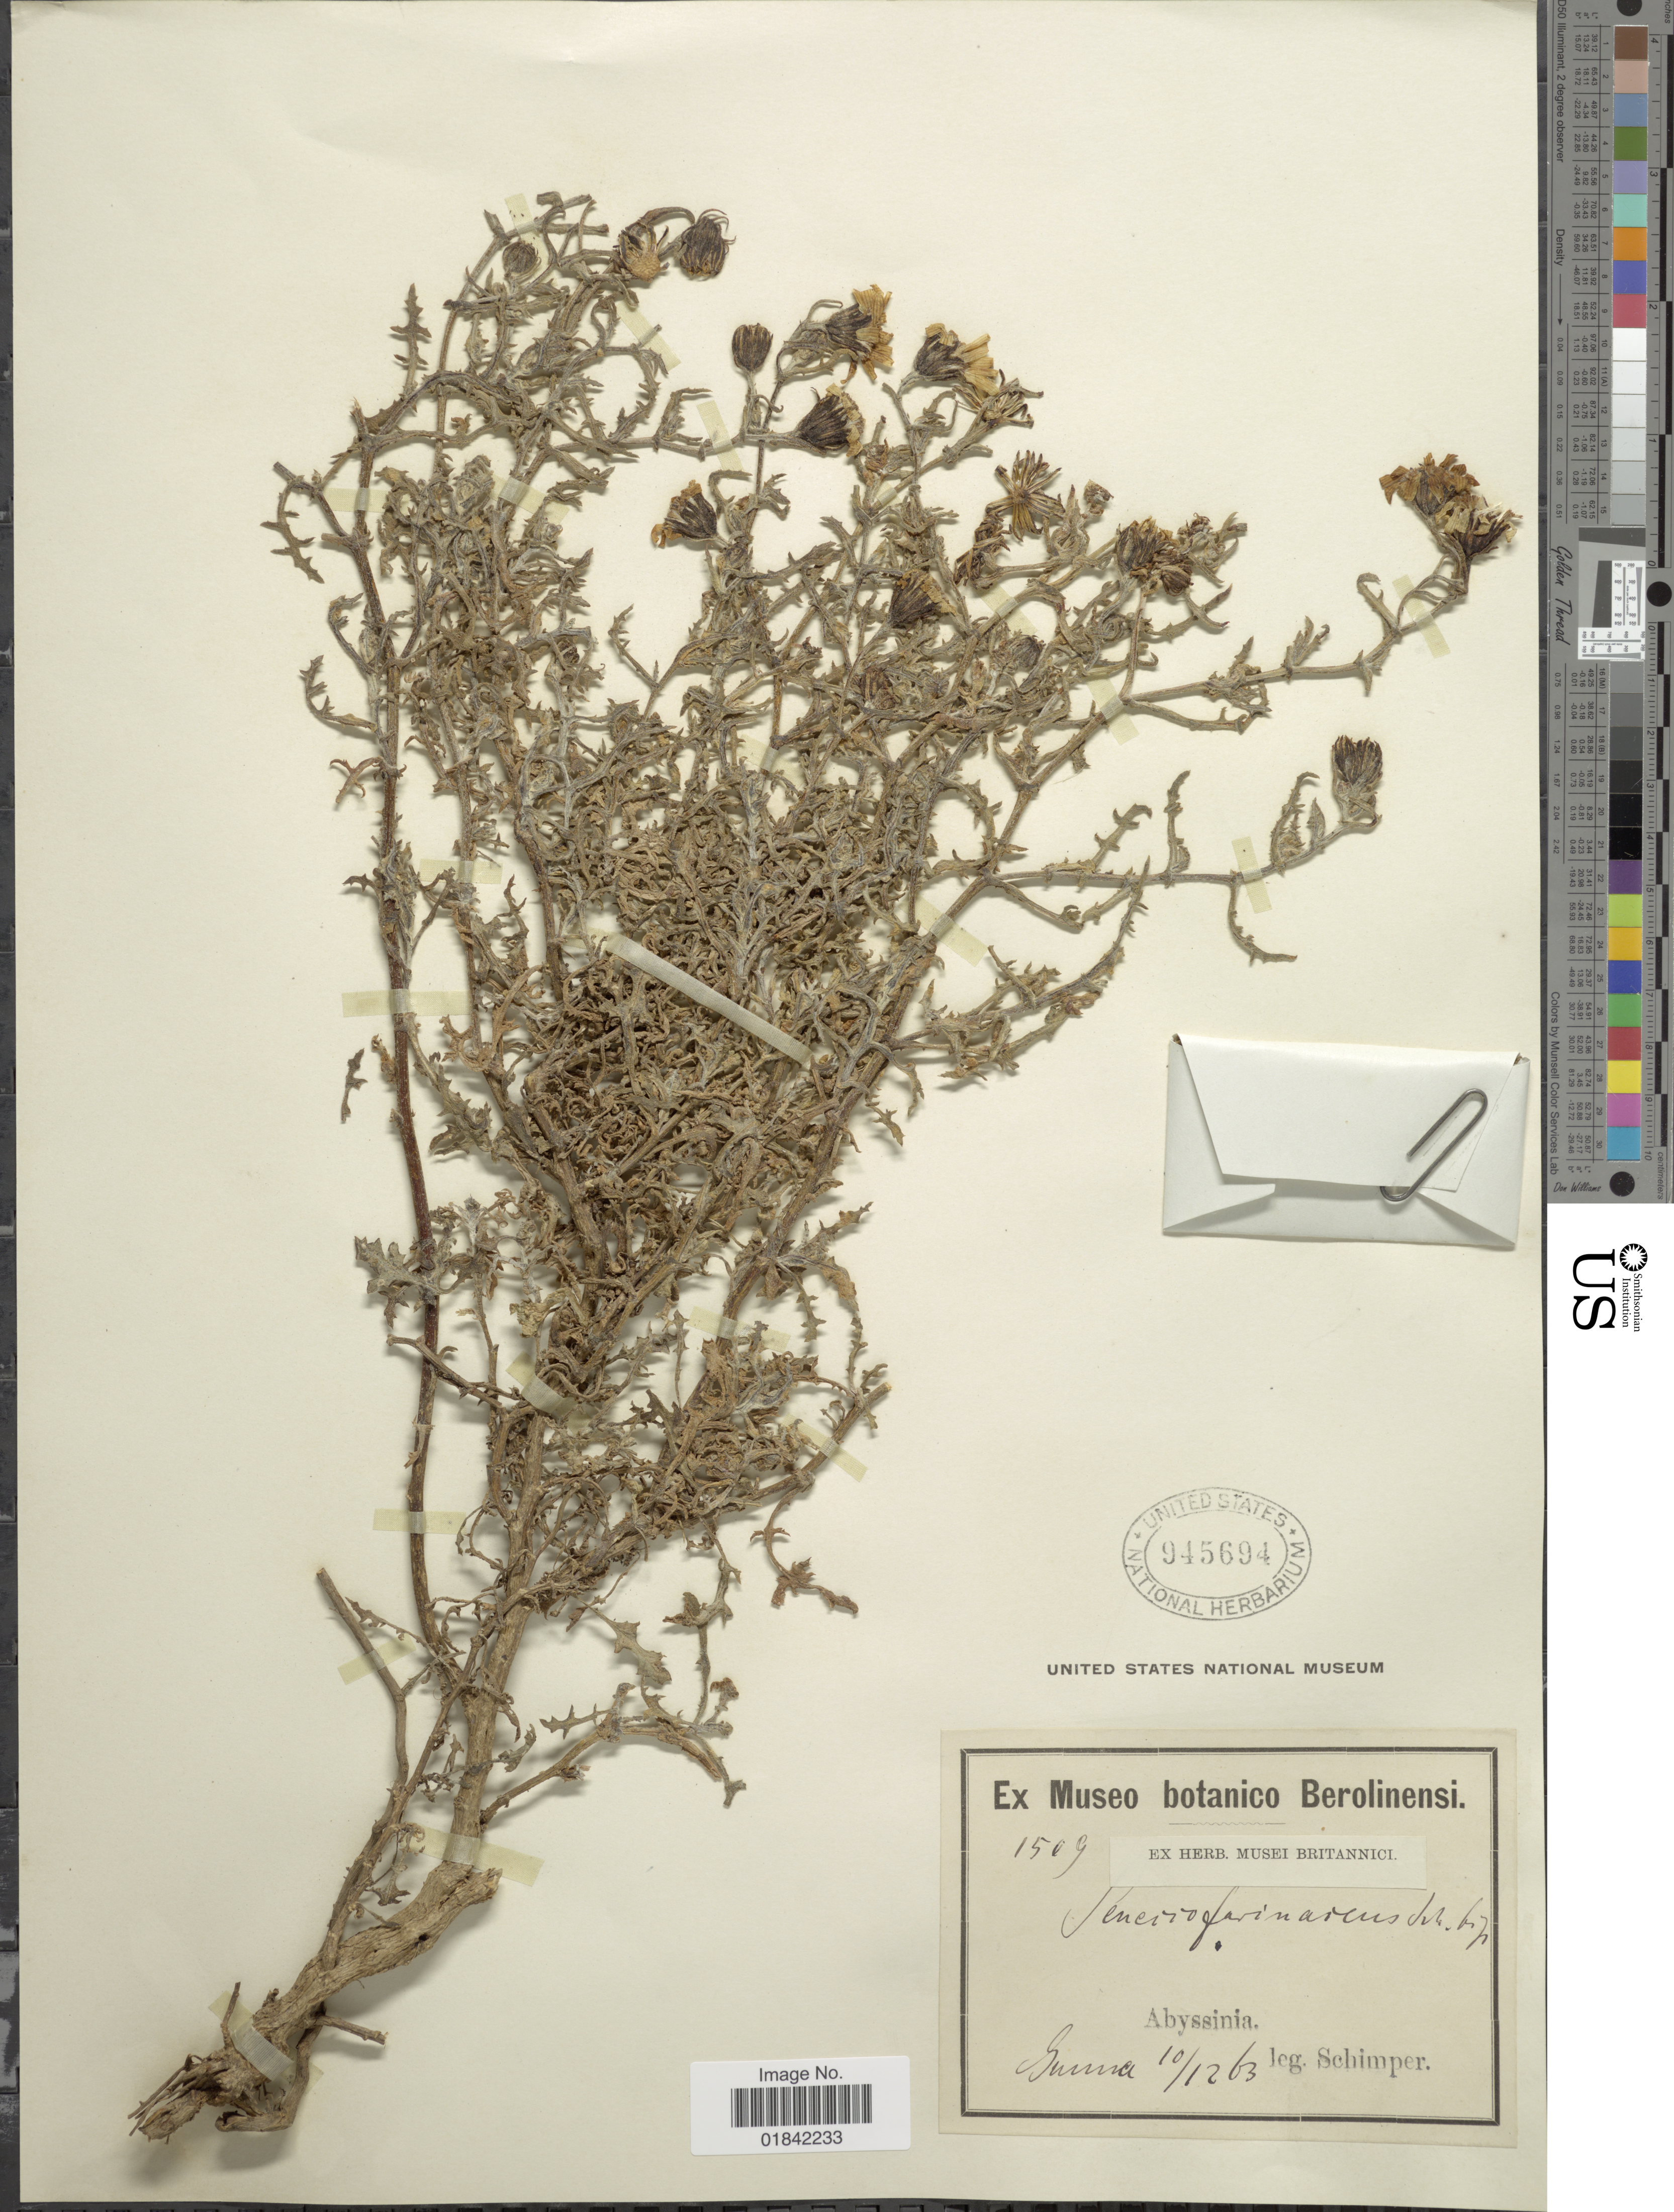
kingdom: Plantae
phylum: Tracheophyta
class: Magnoliopsida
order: Asterales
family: Asteraceae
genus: Senecio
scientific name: Senecio farinaceus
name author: Sch. Bip.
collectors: -. Schimper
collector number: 1509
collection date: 1963-06-10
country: Eritrea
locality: Abyssinia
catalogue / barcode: US 945694